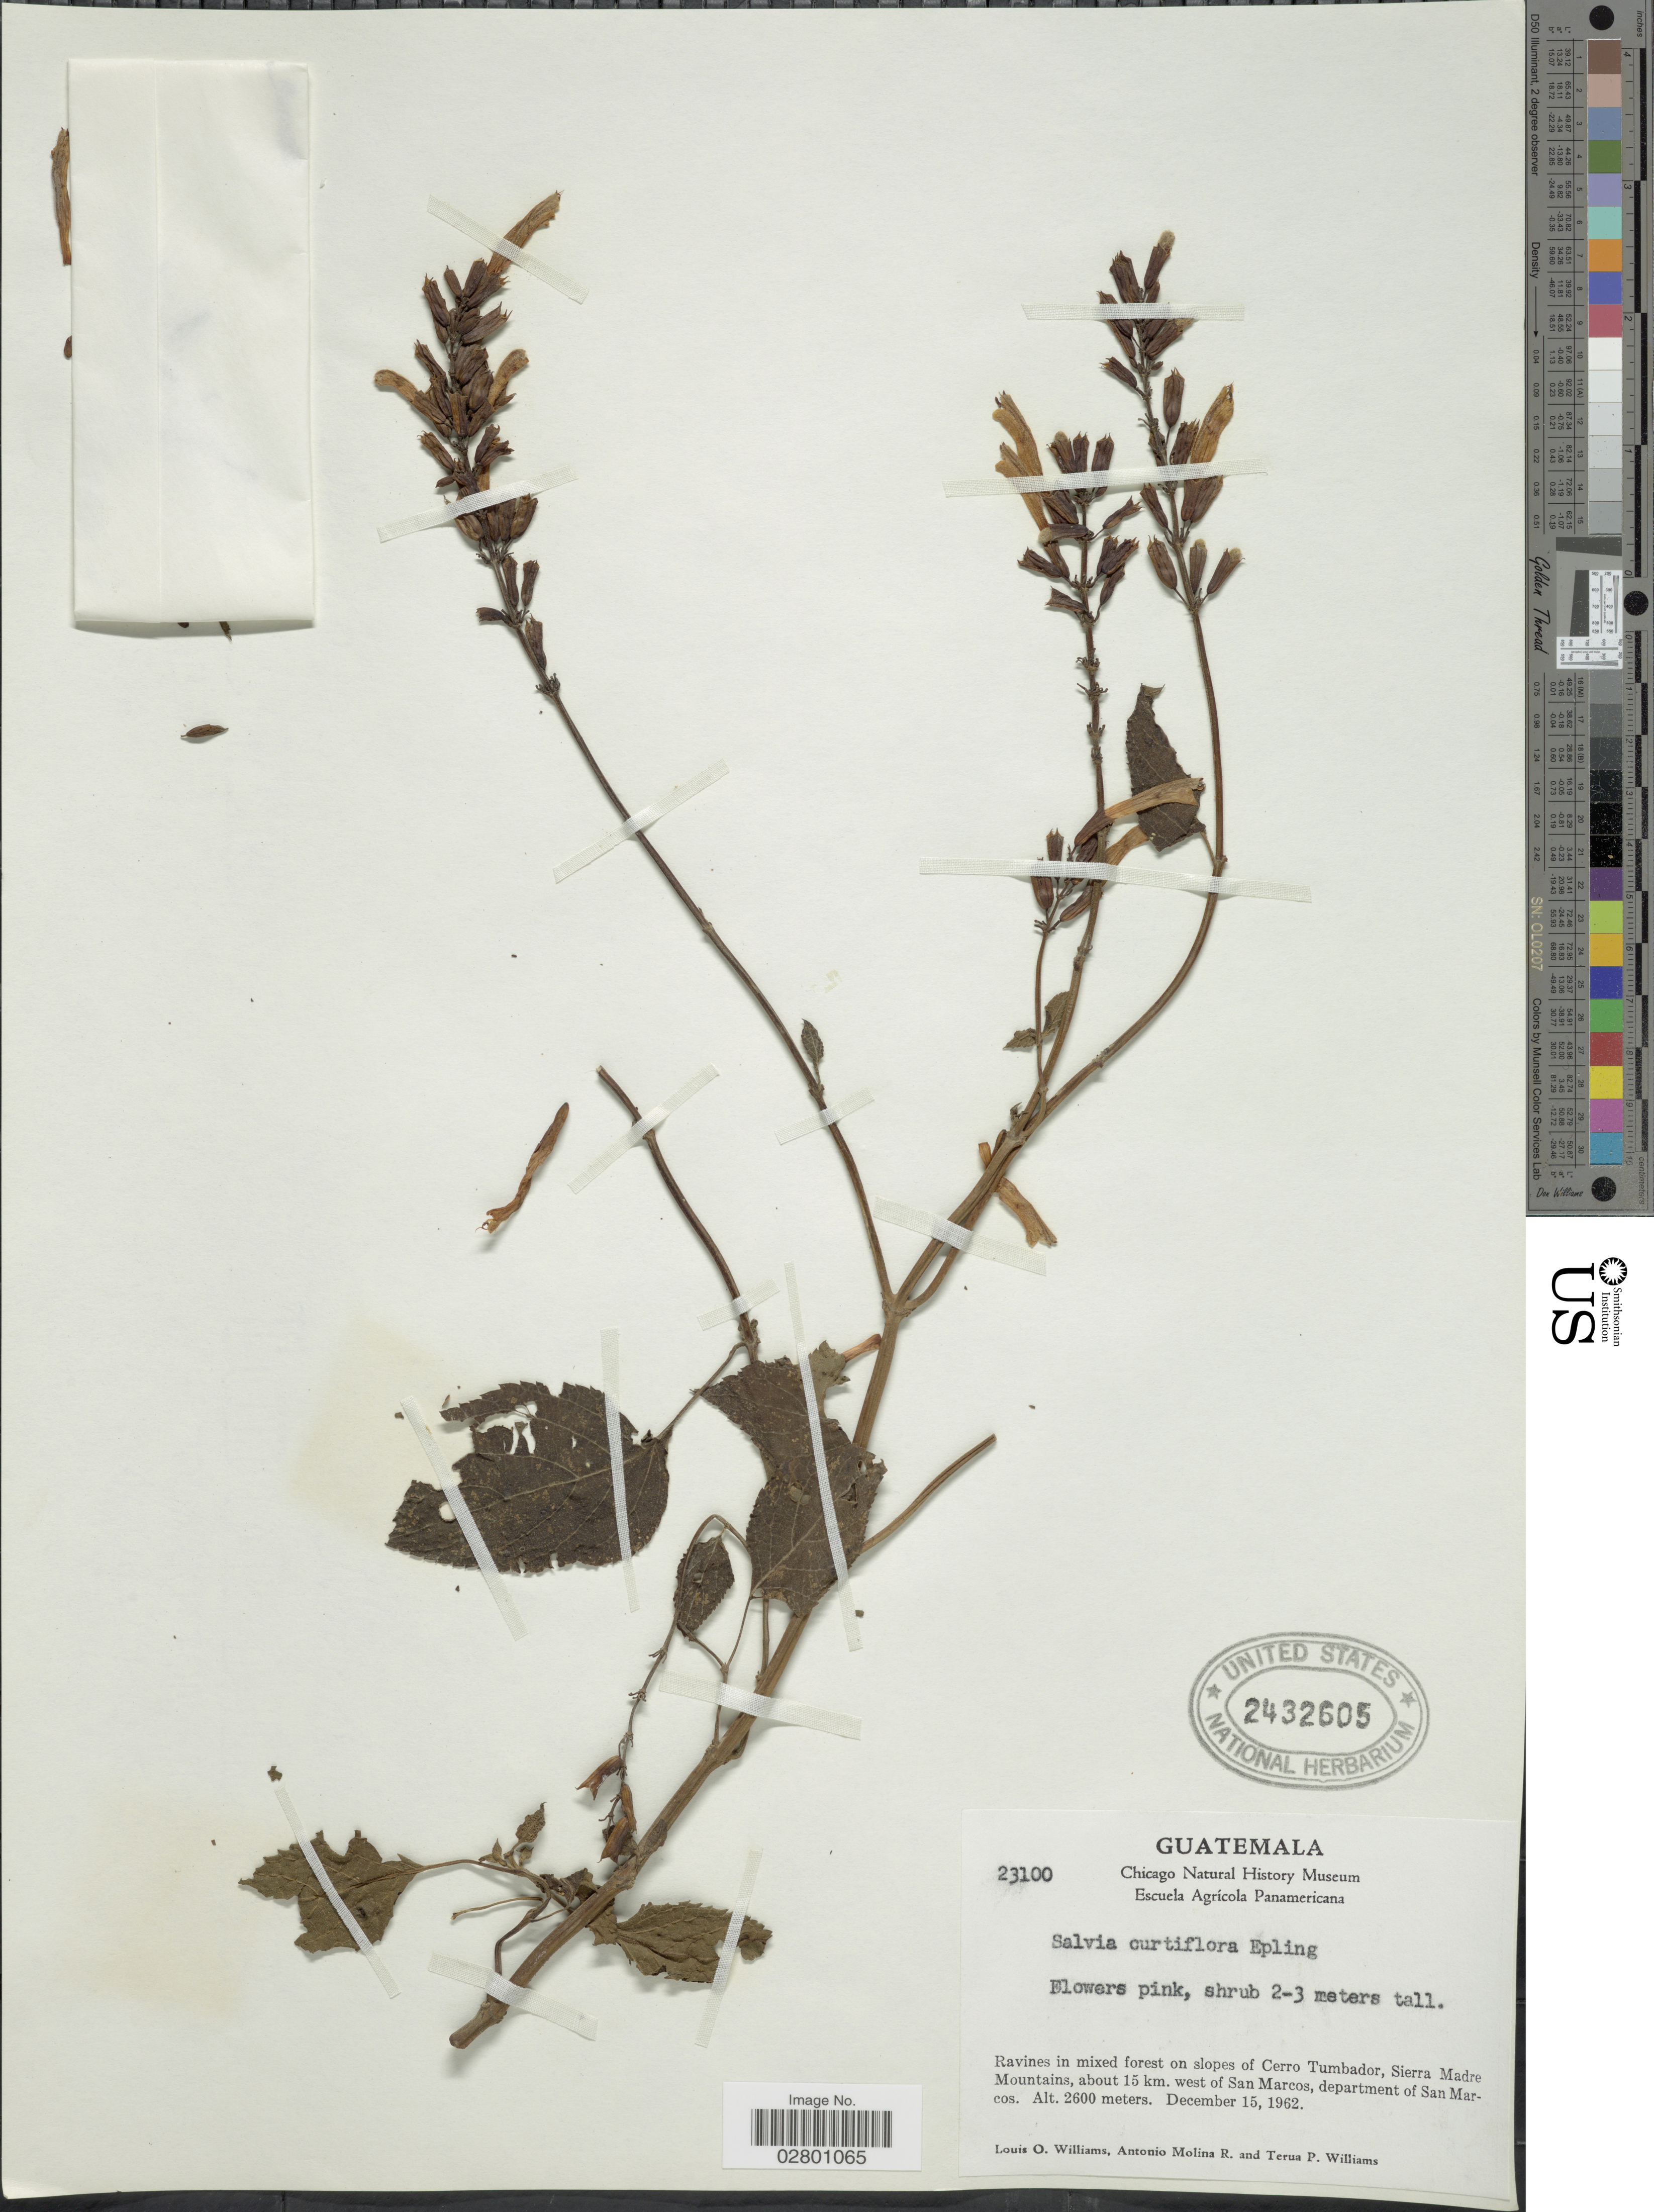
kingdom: Plantae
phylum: Tracheophyta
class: Magnoliopsida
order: Lamiales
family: Lamiaceae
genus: Salvia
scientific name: Salvia curtiflora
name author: Epling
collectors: L. O. Williams, A. Molina R. & T. P. Williams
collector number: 23100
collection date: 1962-12-15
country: Guatemala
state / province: San Marcos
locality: Ravines in mixed forest on slopes of Cerro Tumbador, Sierra Madre Mountains, about 15 km. west of San Marcos, department of San Marcos.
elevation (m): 2600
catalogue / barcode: US 2432605